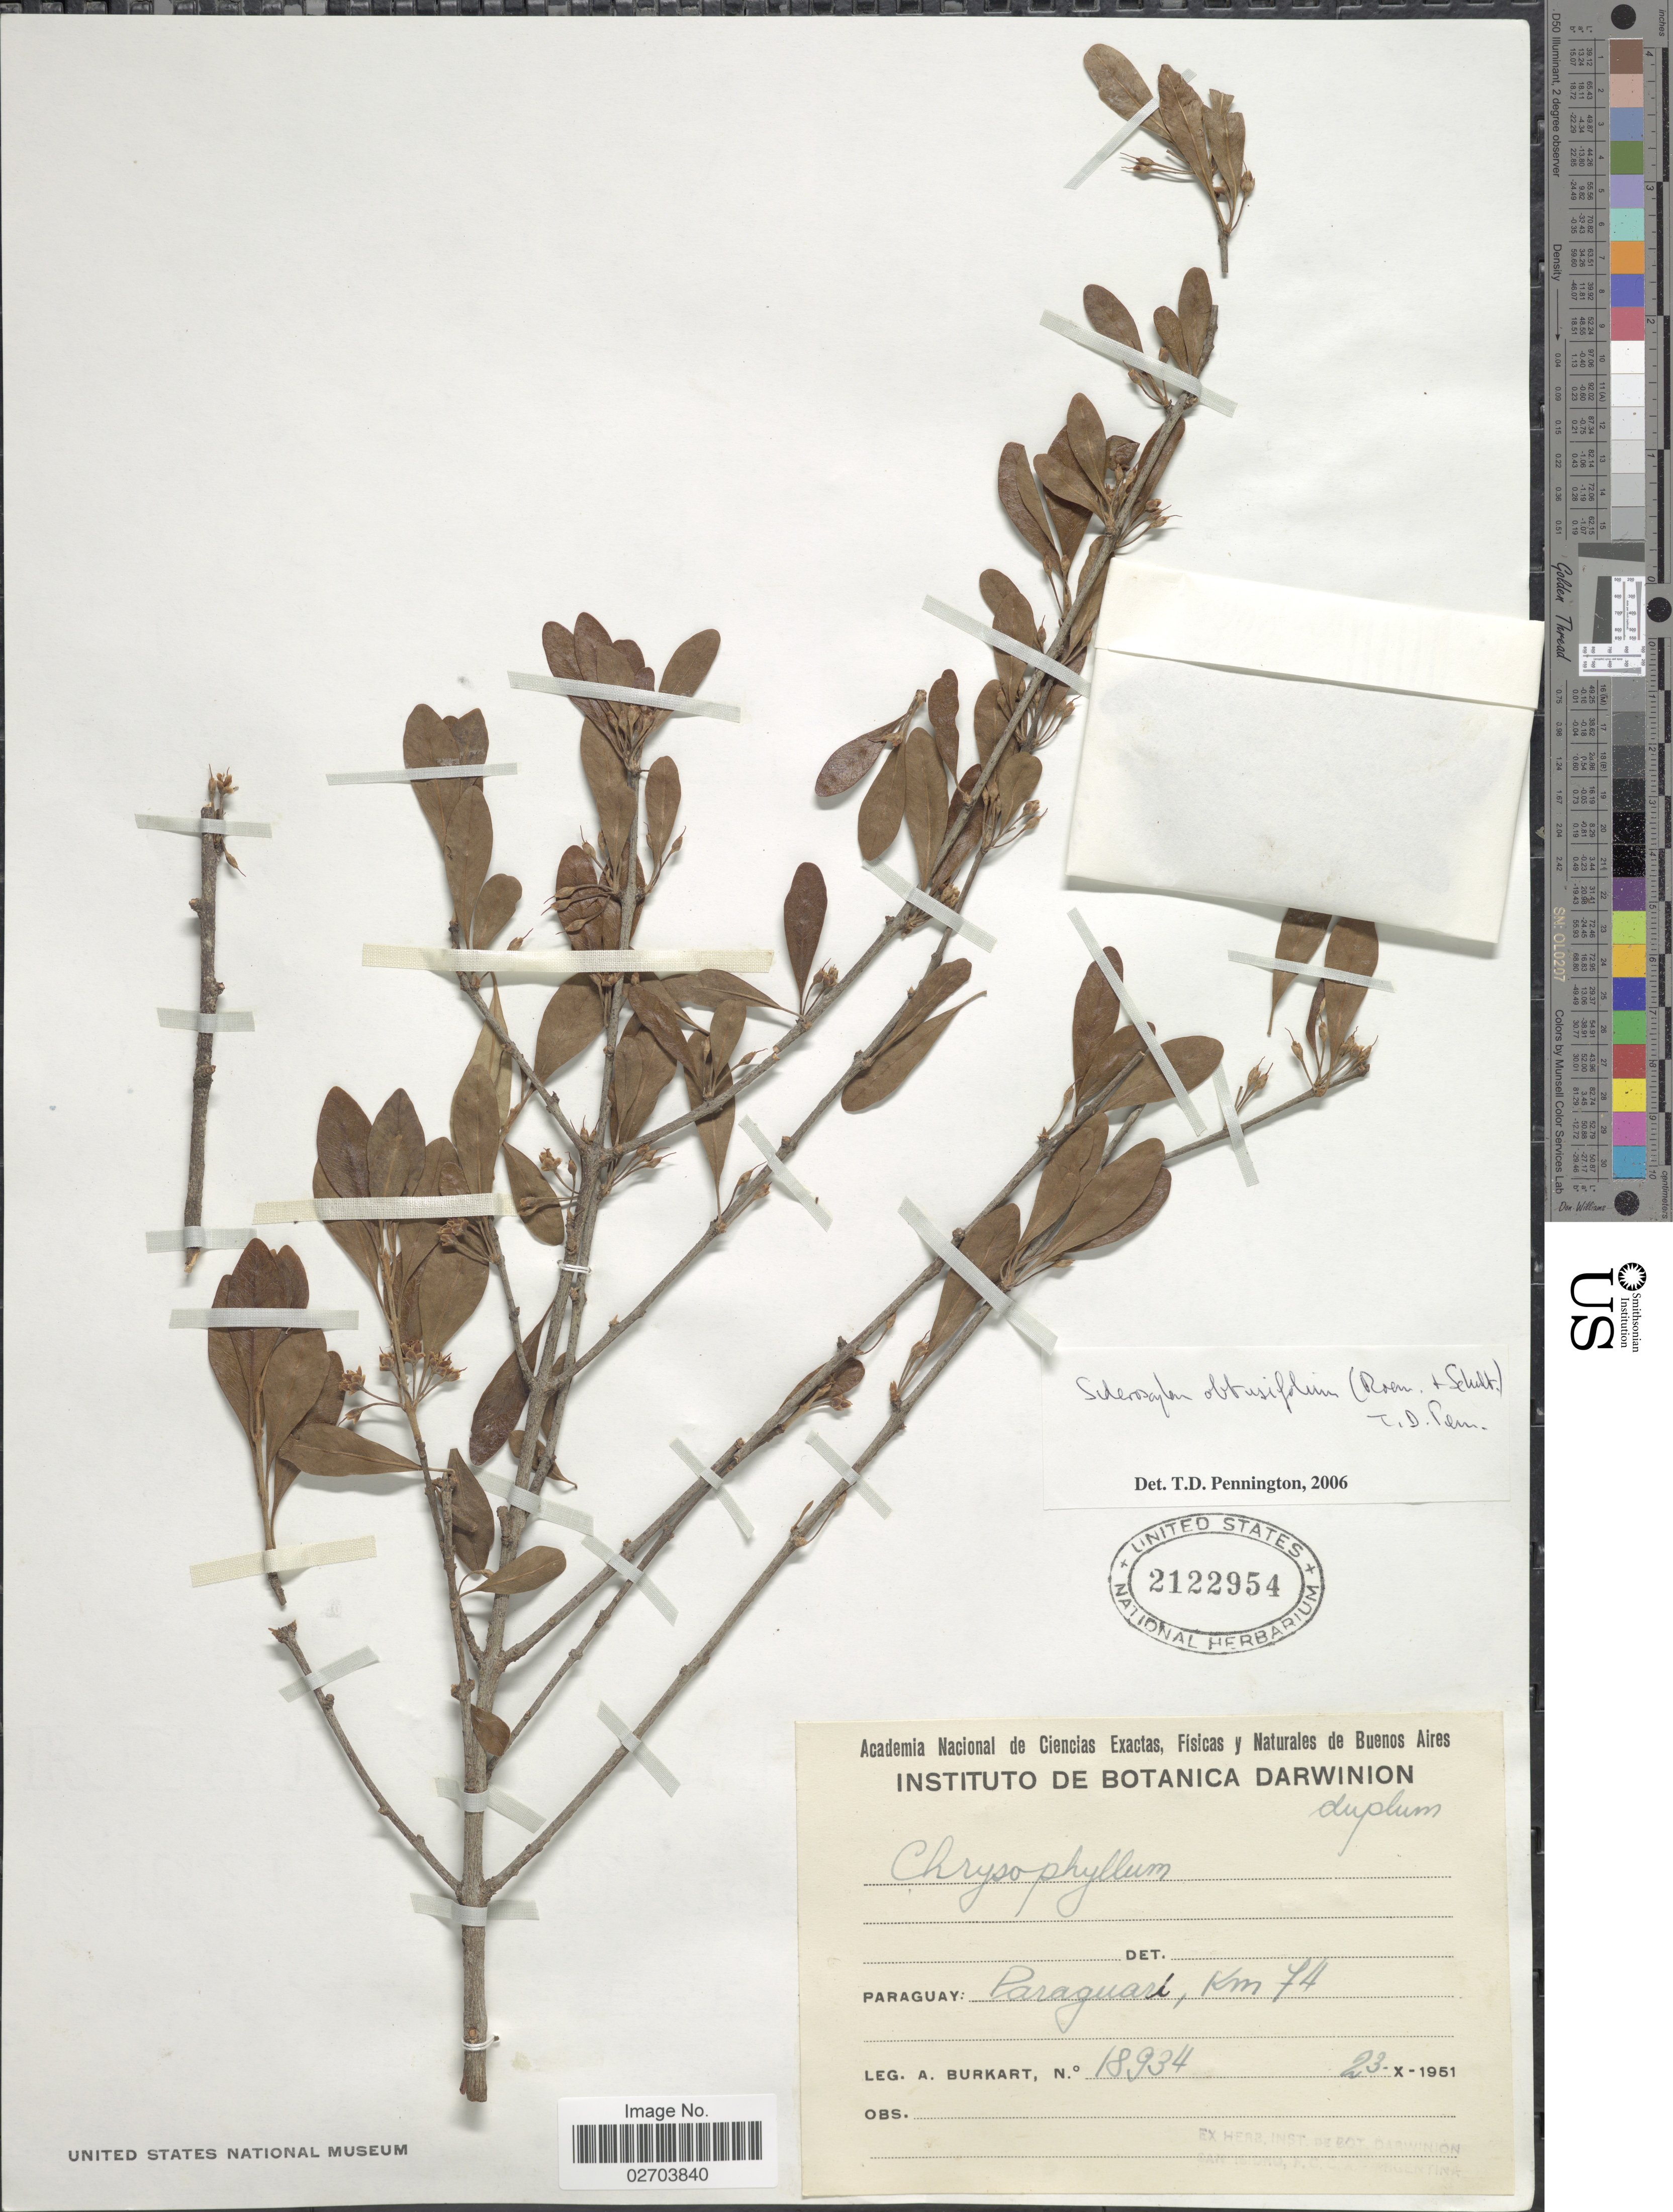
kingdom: Plantae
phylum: Tracheophyta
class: Magnoliopsida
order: Ericales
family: Sapotaceae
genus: Sideroxylon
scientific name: Sideroxylon obtusifolium subsp. obtusifolium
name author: (Roem. & Schult.) T.D. Penn.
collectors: A. E. Burkart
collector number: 18934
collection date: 1951-10-23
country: Paraguay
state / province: Paraguari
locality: Km 74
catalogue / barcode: US 2122954